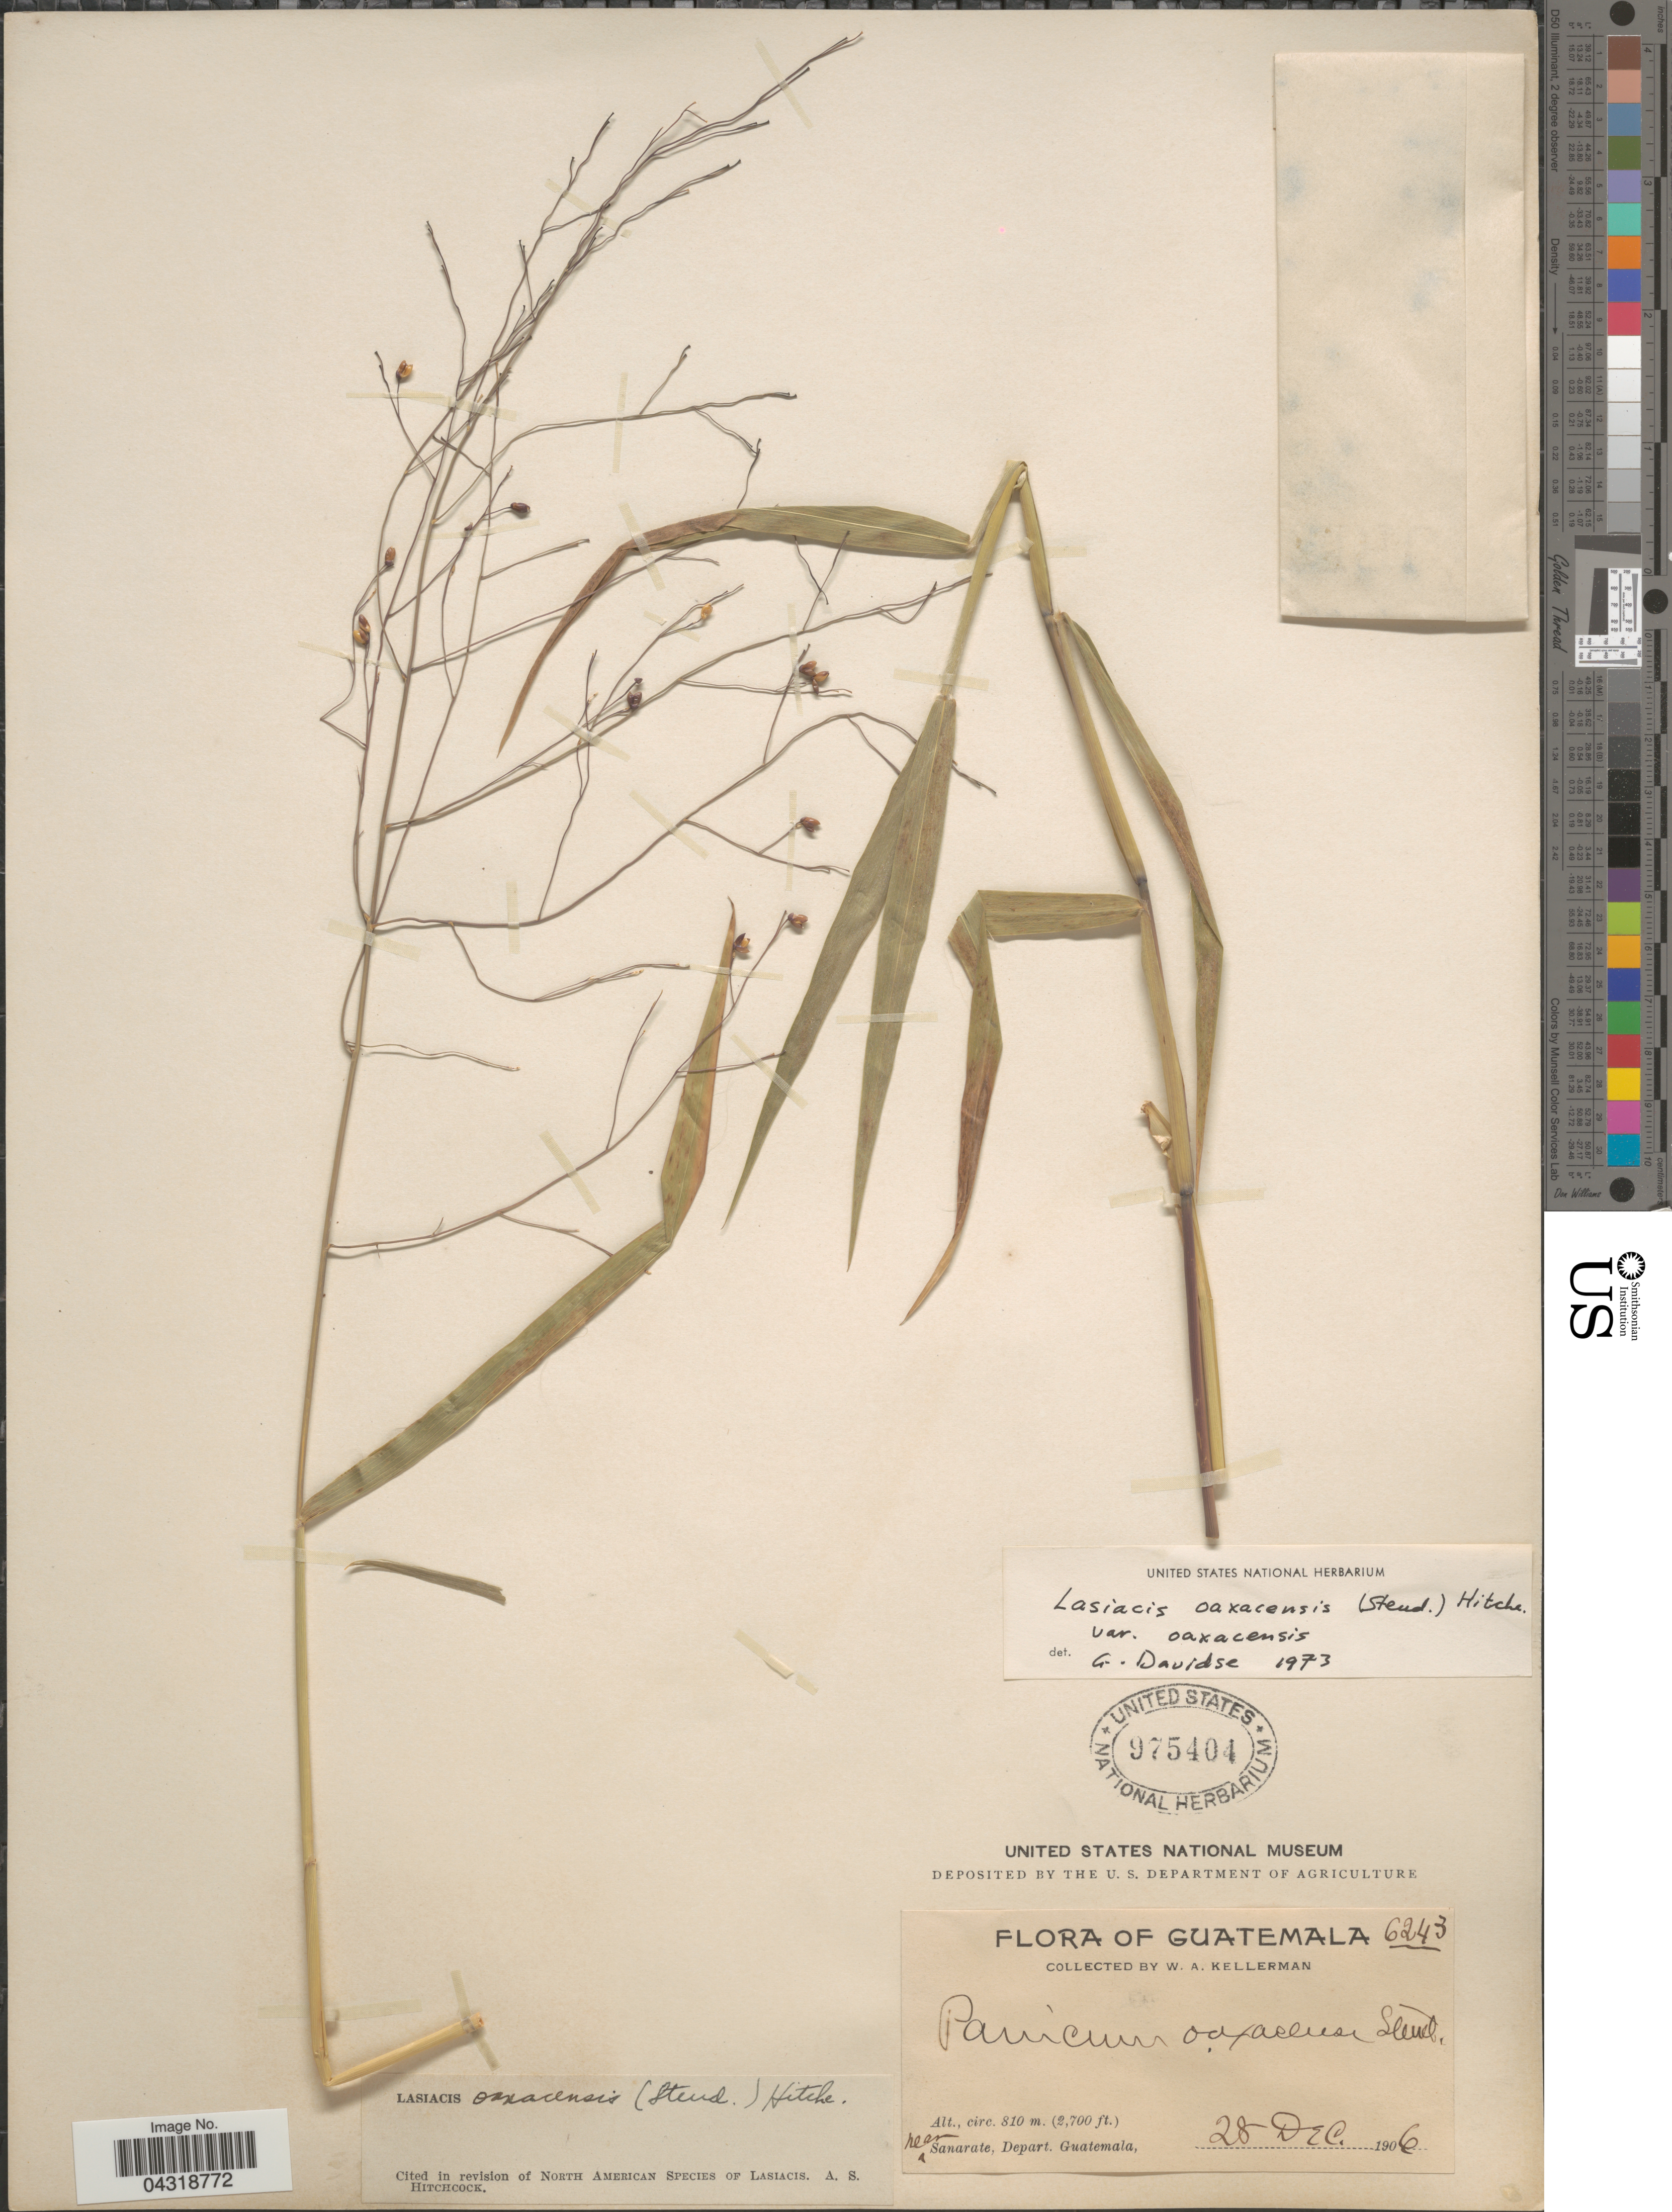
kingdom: Plantae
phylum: Tracheophyta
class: Liliopsida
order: Poales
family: Poaceae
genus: Lasiacis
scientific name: Lasiacis oaxacensis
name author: (Steud.) Hitchc.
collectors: W. Kellerman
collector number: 6243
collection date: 1906-12-25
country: Guatemala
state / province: Guatemala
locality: Near Sanarate, Depart. Guatemala.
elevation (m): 810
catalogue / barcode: US 975404